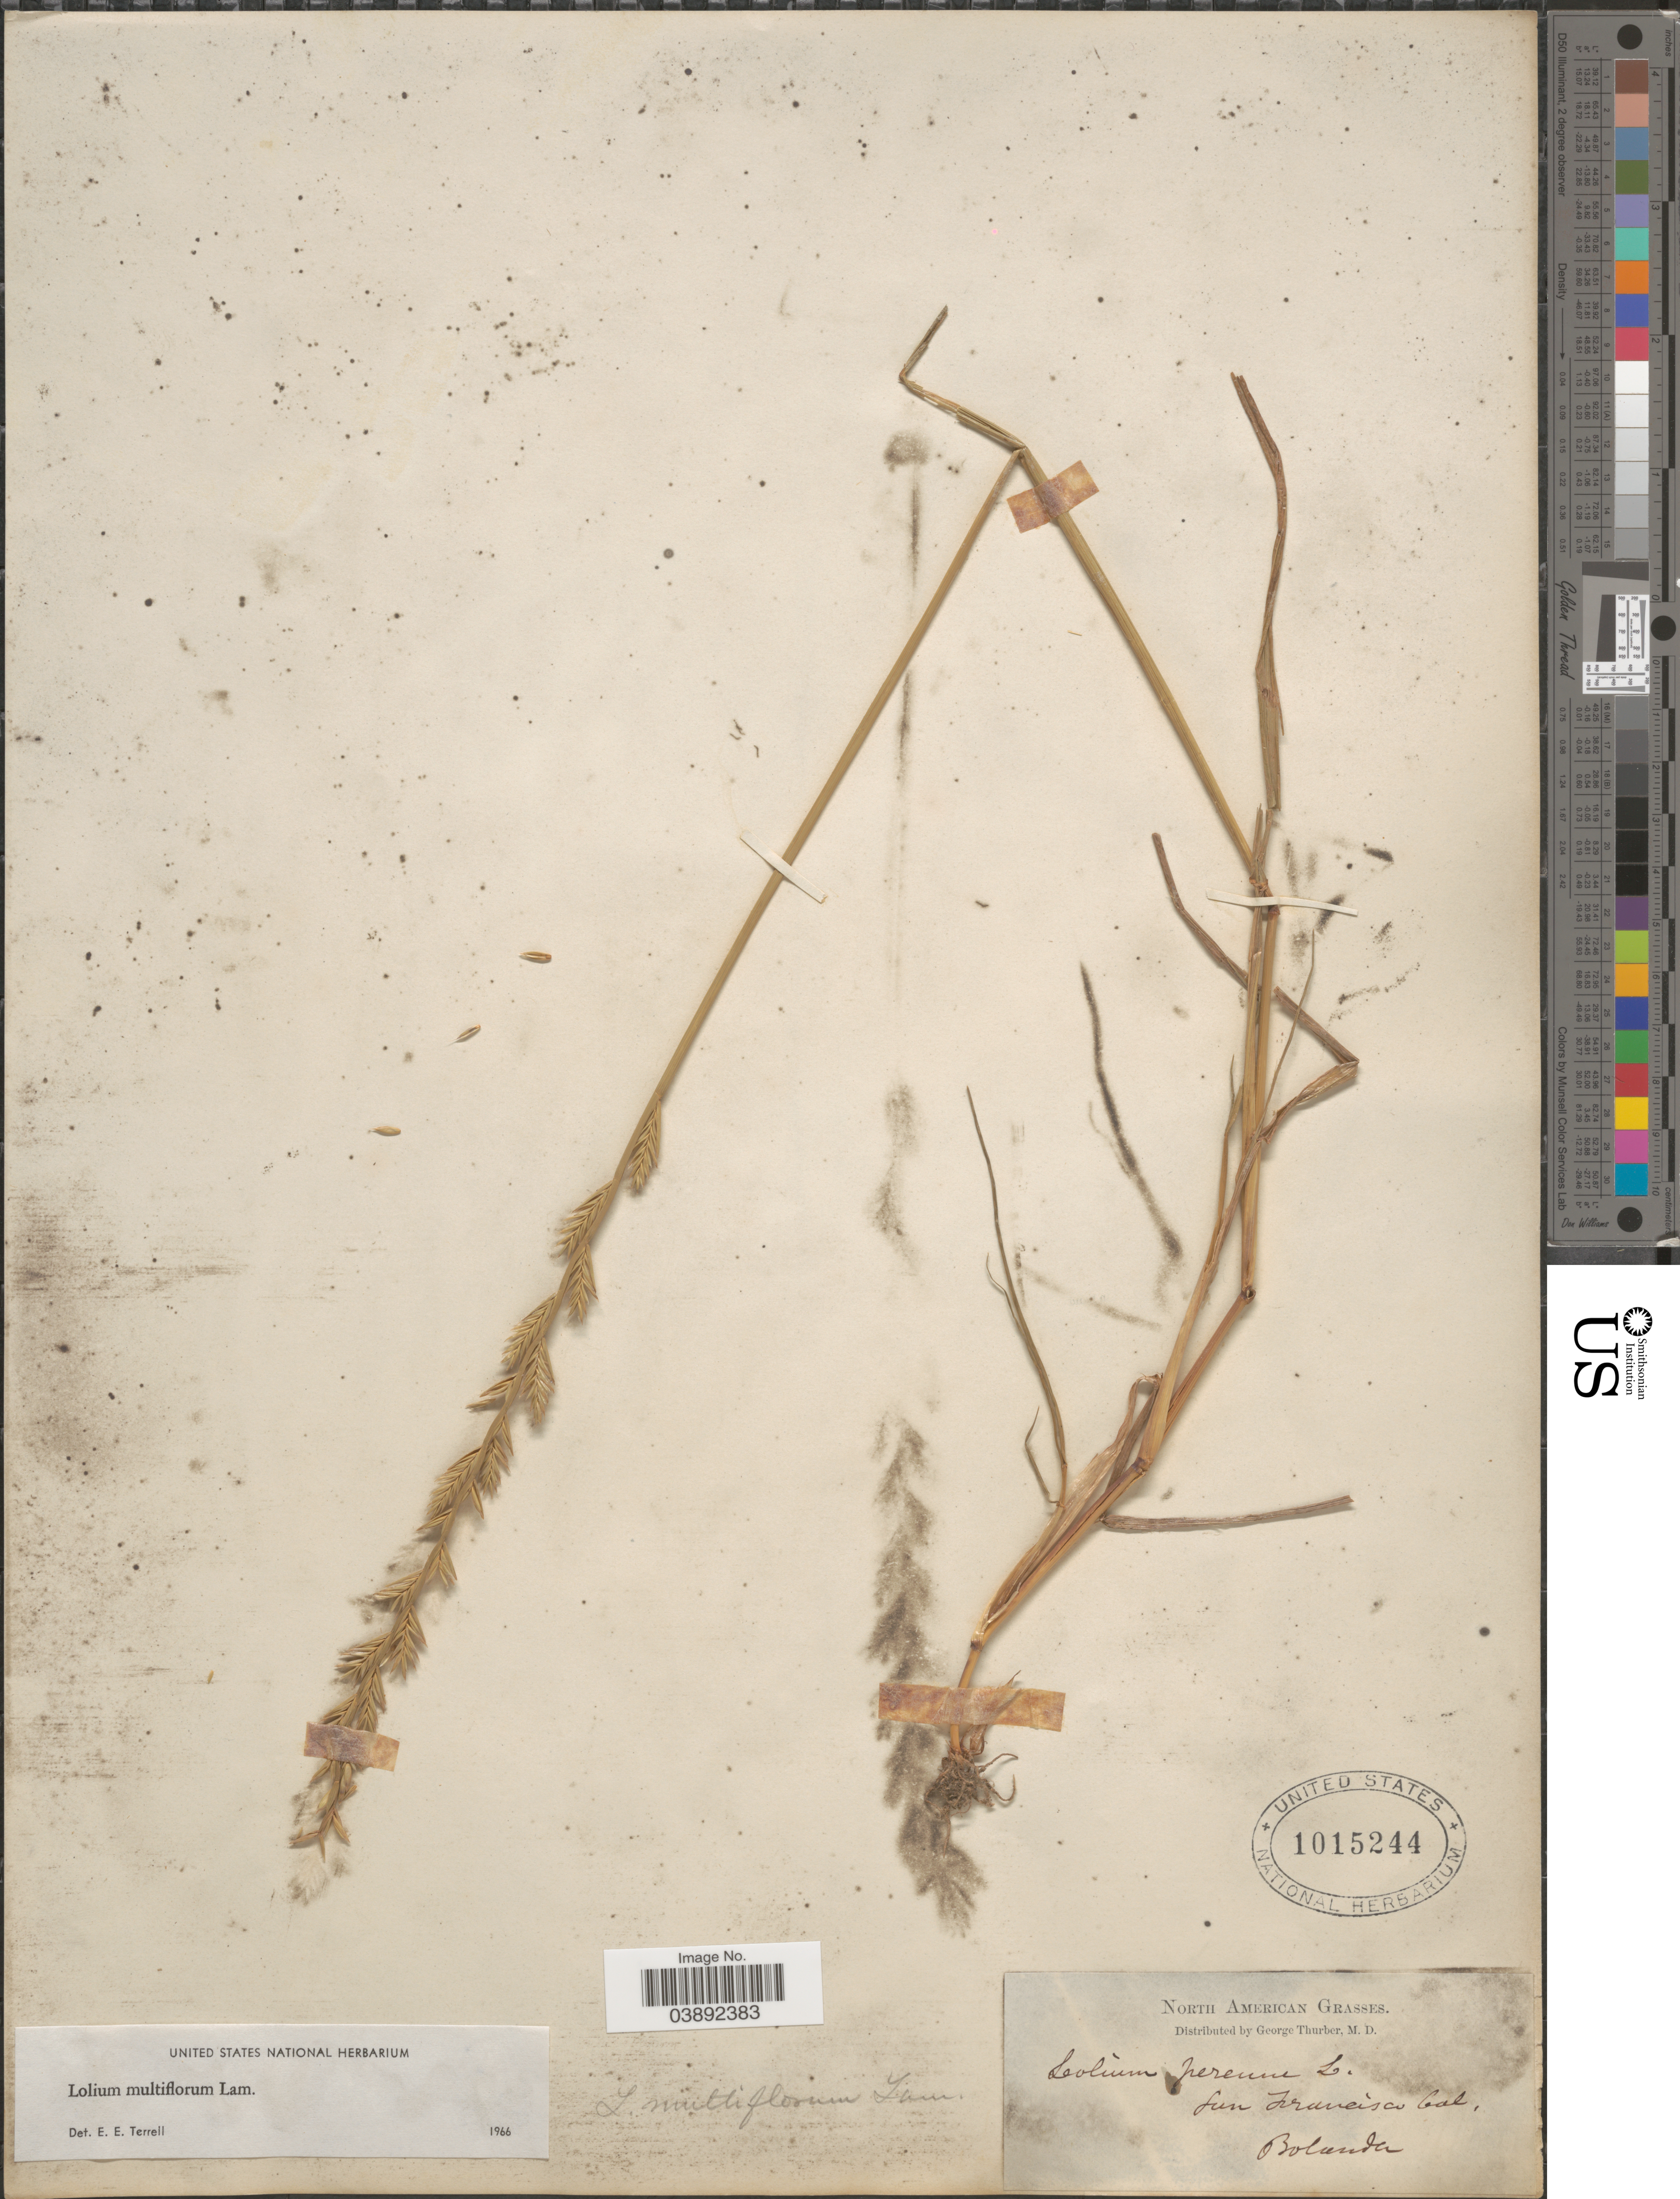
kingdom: Plantae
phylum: Tracheophyta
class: Liliopsida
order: Poales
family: Poaceae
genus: Lolium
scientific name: Lolium multiflorum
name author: Lam.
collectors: -. Bolander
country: United States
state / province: California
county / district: San Francisco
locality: San Francisco.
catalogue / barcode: US 1015244